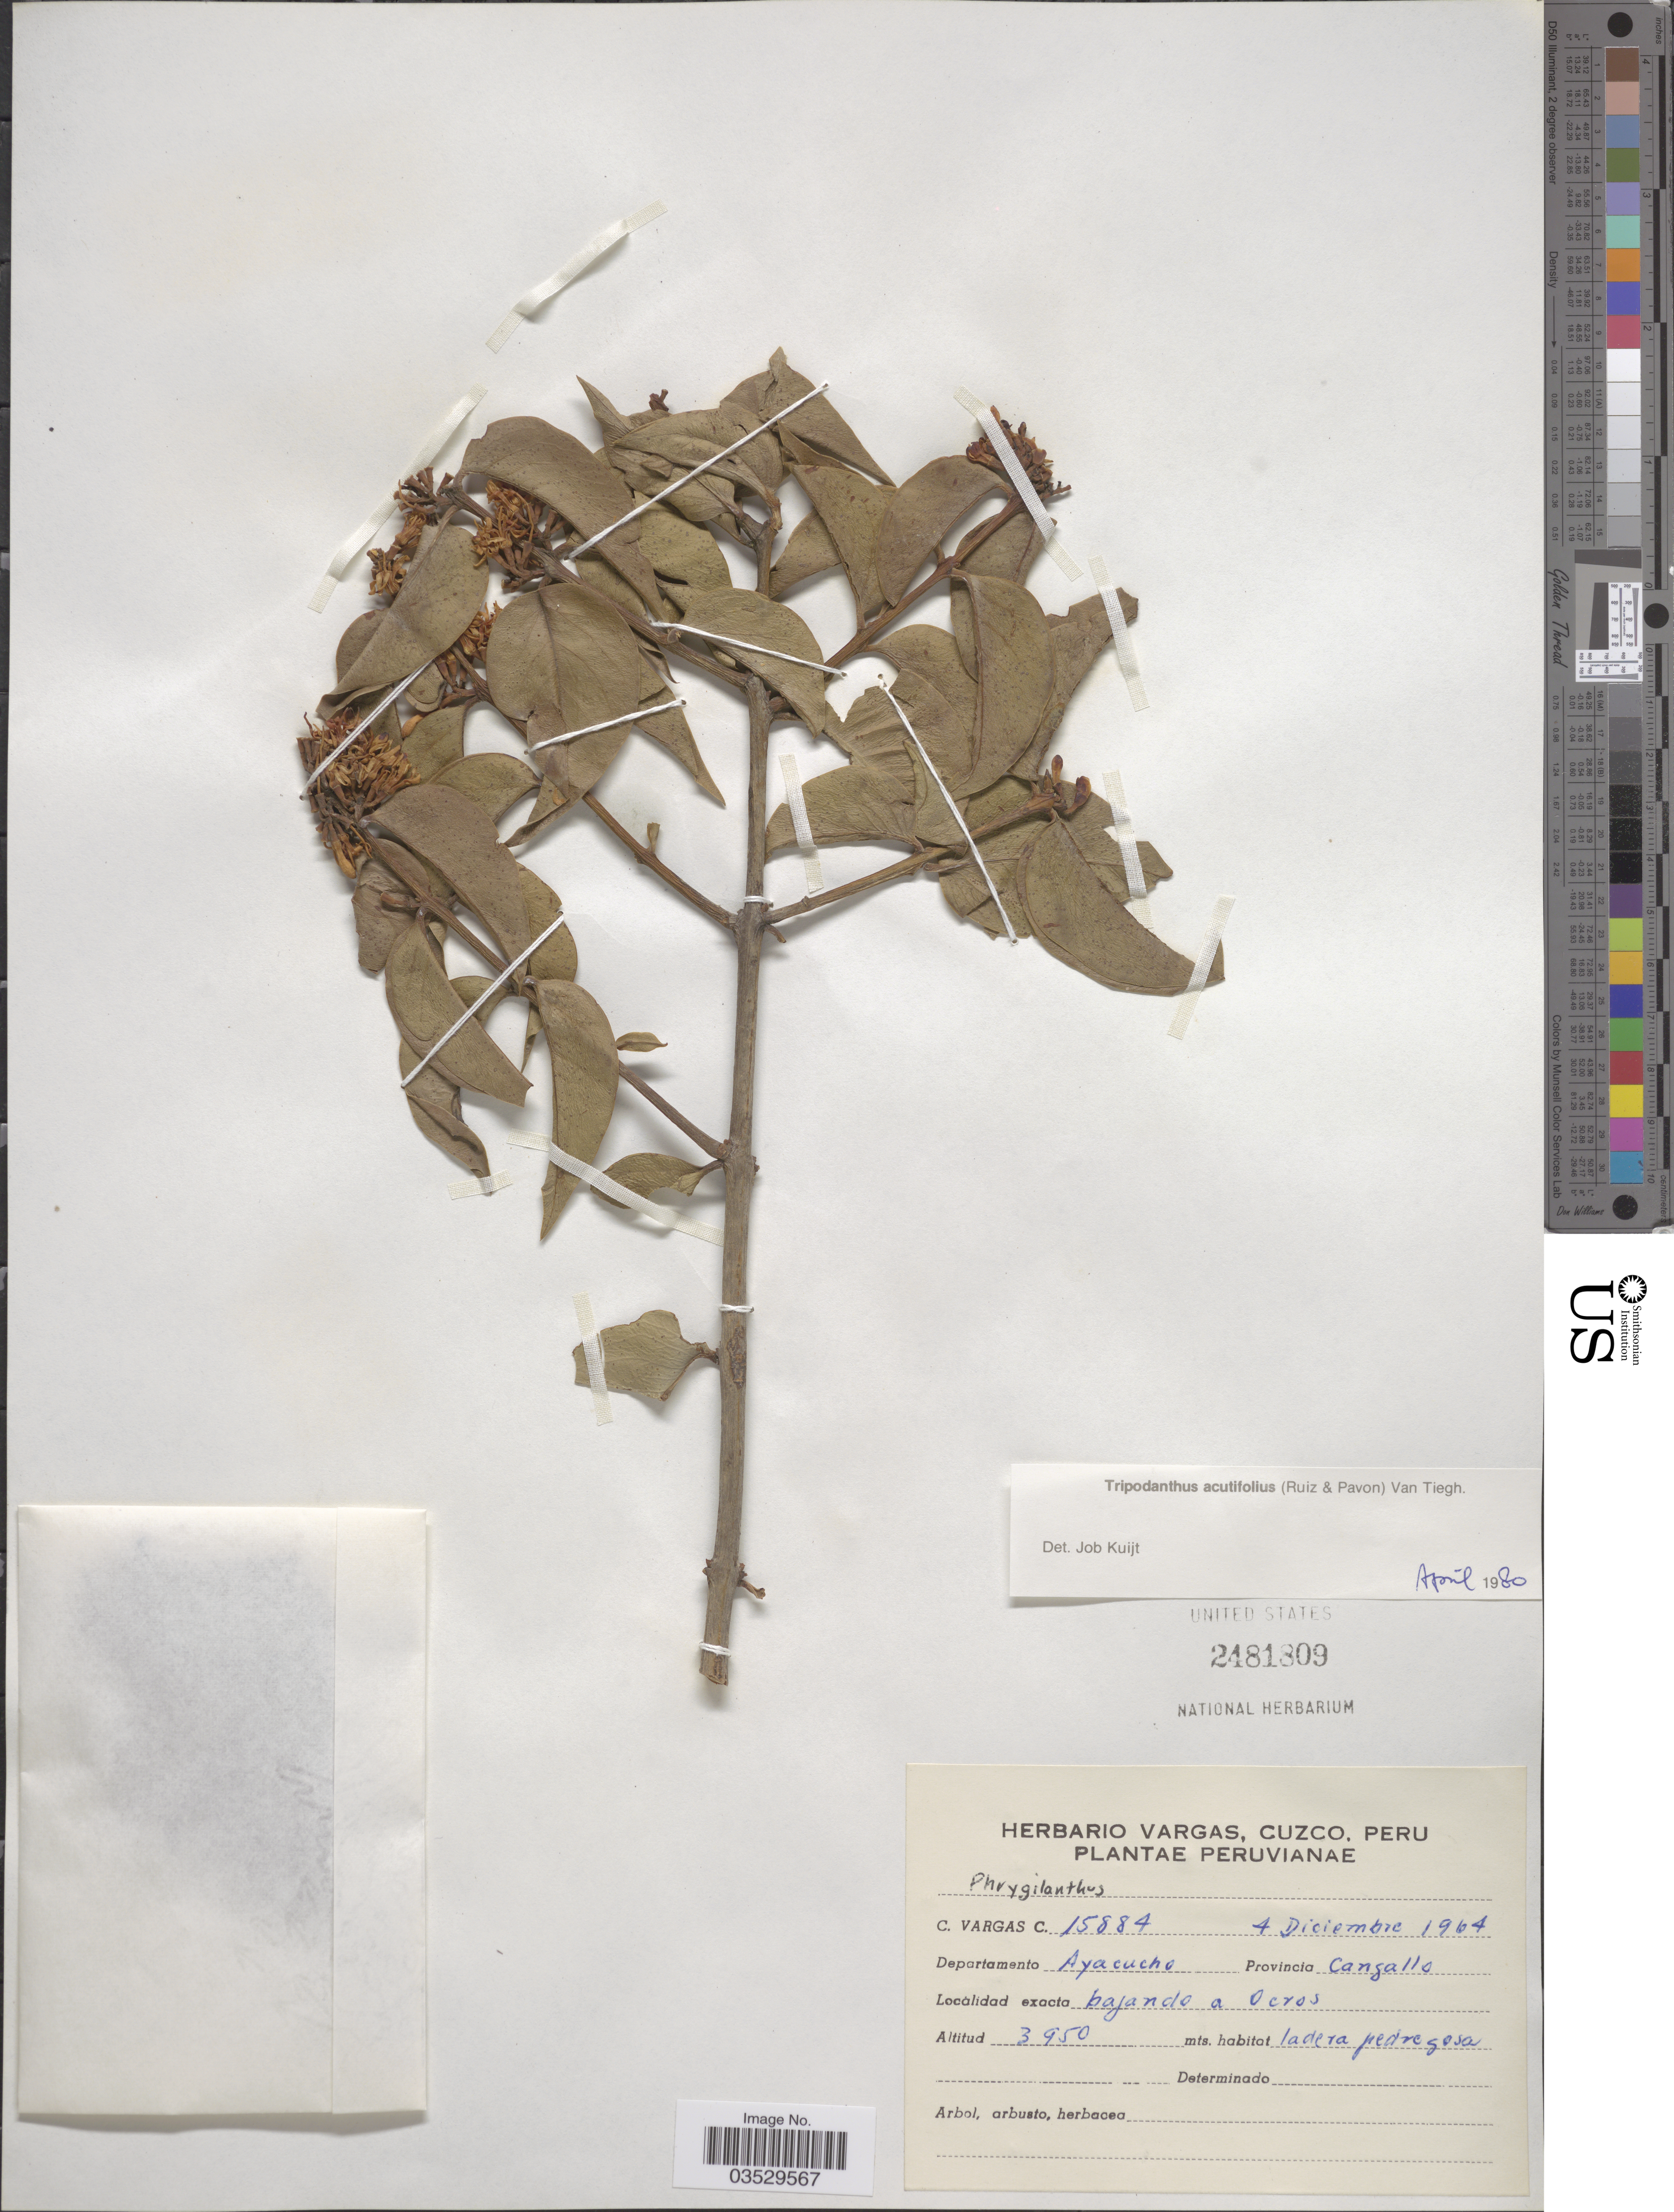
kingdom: Plantae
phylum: Tracheophyta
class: Magnoliopsida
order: Santalales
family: Loranthaceae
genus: Tripodanthus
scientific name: Tripodanthus acutifolius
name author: Tiegh.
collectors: C. Vargas Calderón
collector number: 15884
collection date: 1964-12-04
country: Peru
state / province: Ayacucho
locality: Departamento Ayacucho Provincia Canzallo. Bajando a Ocros.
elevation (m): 3950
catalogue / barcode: US 2481809